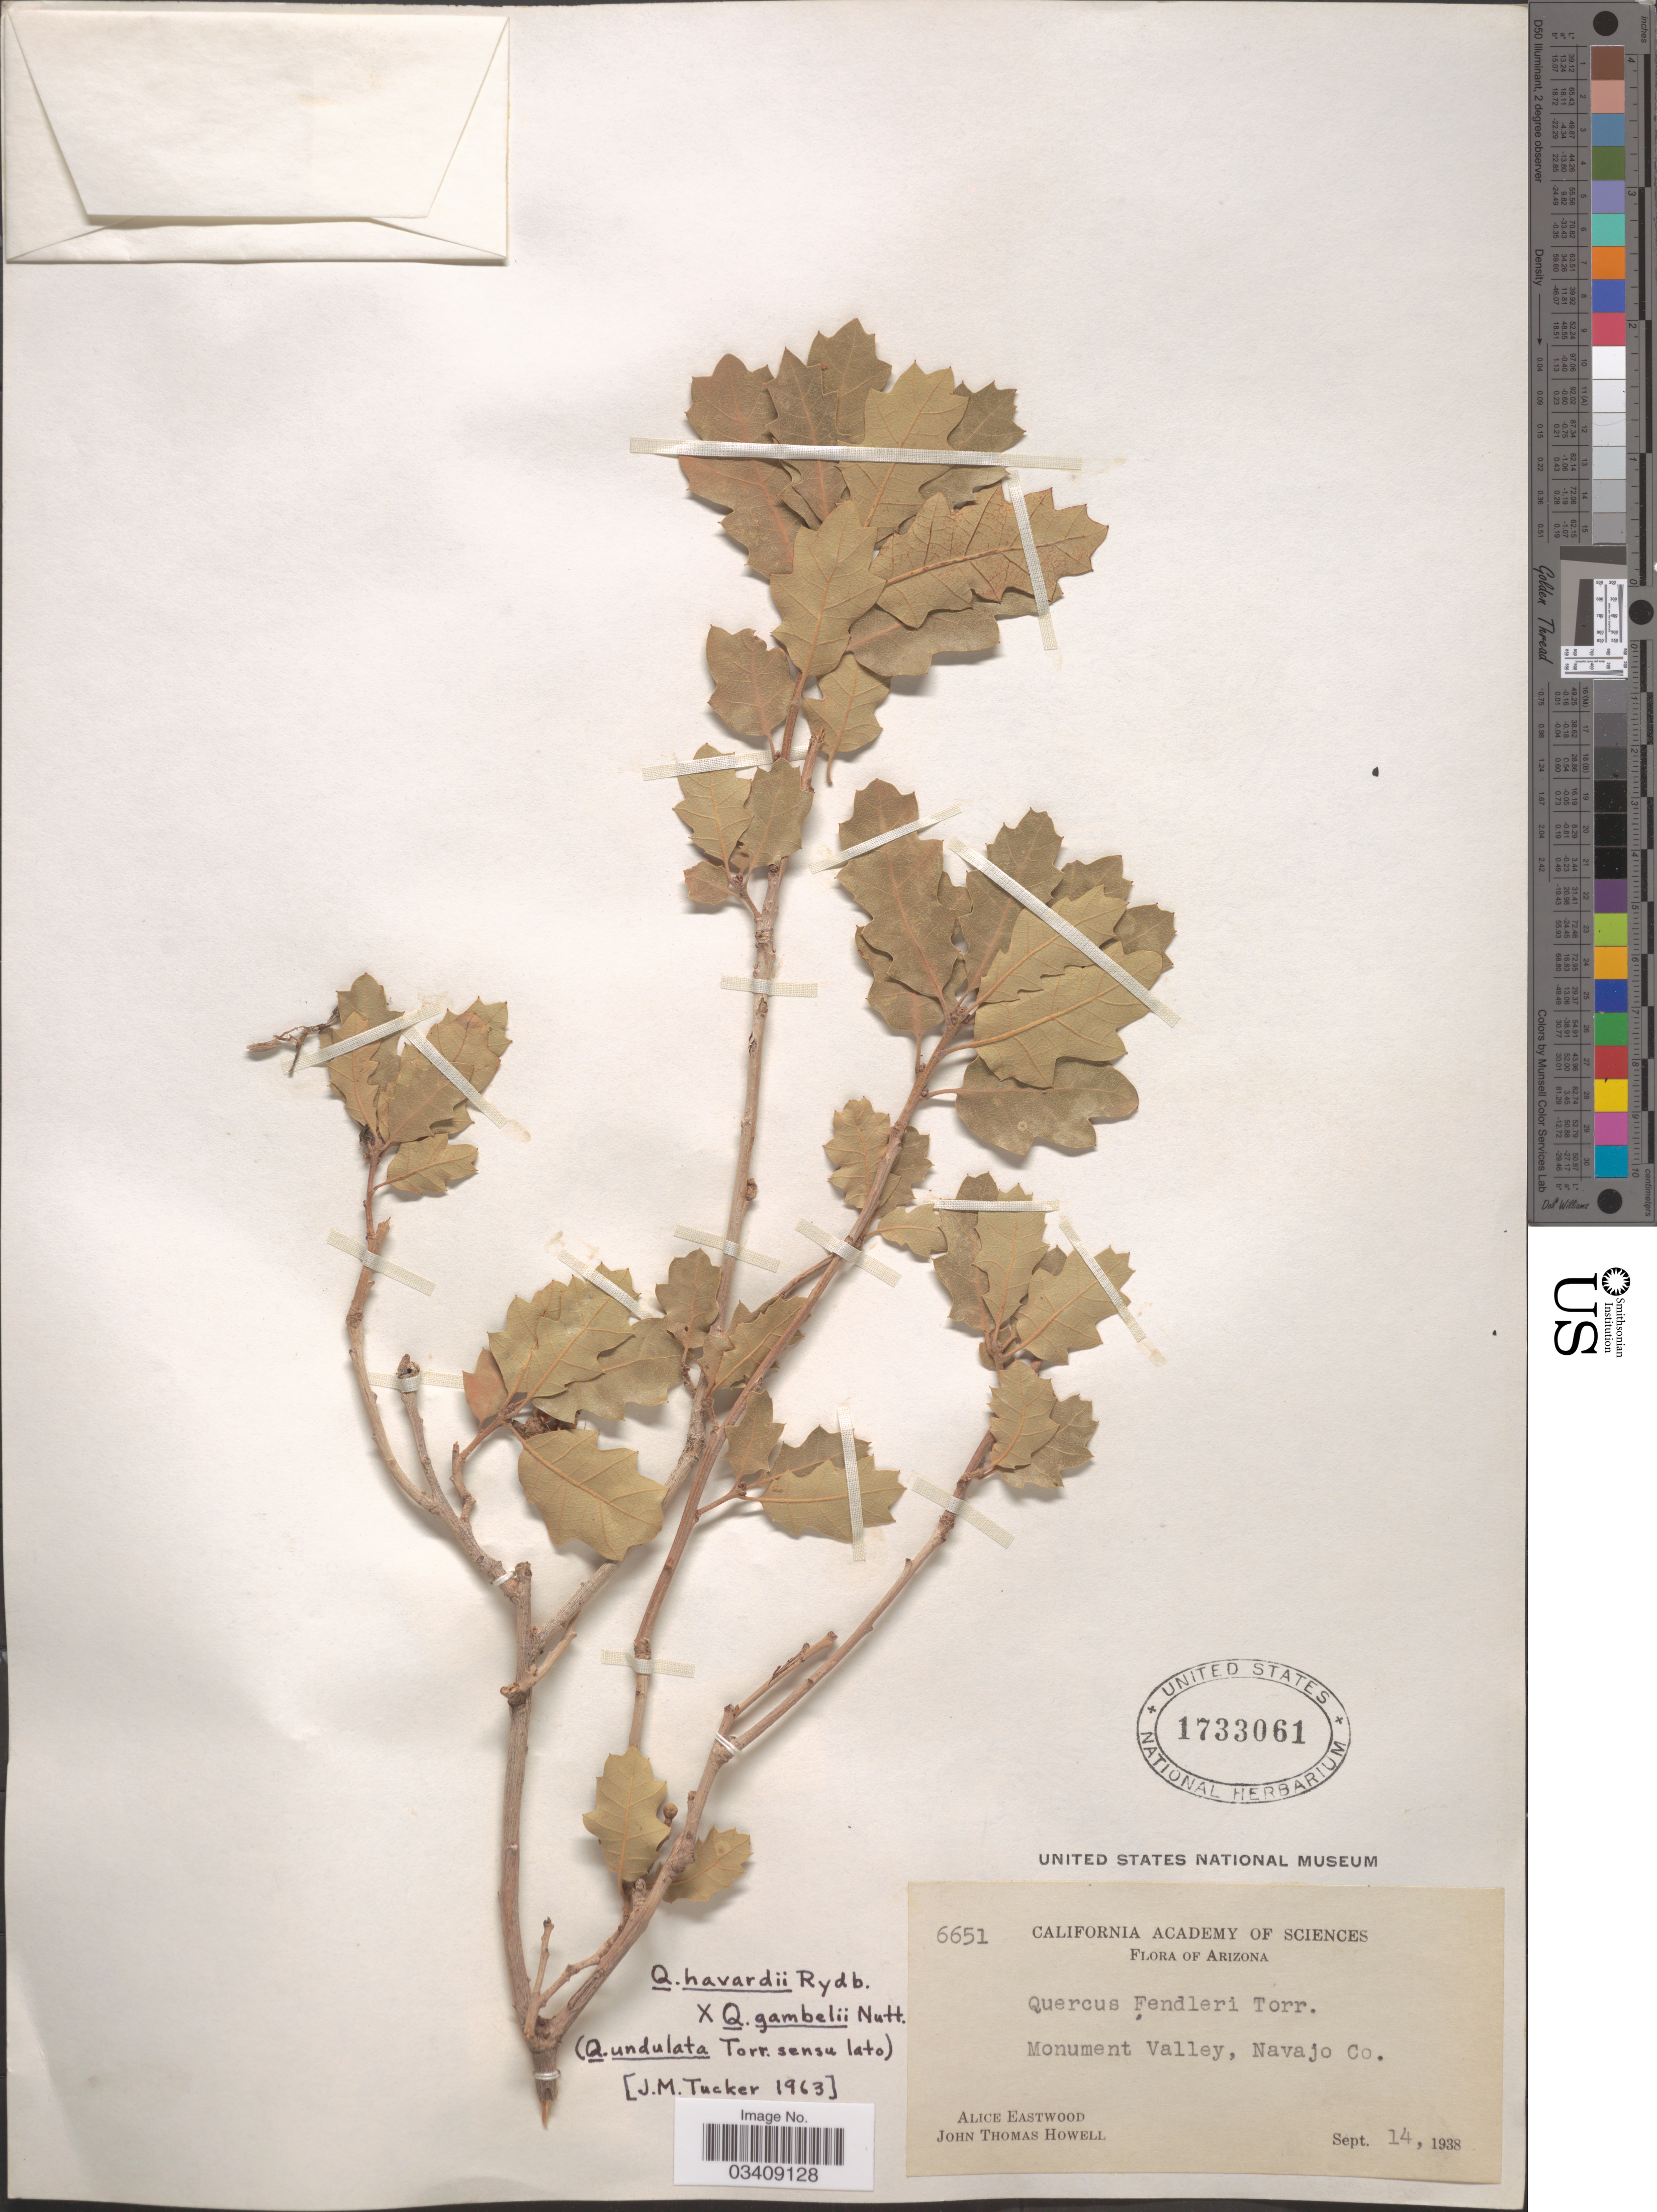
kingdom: Plantae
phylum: Tracheophyta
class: Magnoliopsida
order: Fagales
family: Fagaceae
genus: Quercus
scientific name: Quercus undulata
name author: Torr.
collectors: A. Eastwood & J. T. Howell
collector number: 6651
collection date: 1938-09-14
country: United States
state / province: Arizona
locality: Monument Valley, Navajo Co.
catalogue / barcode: US 1733061